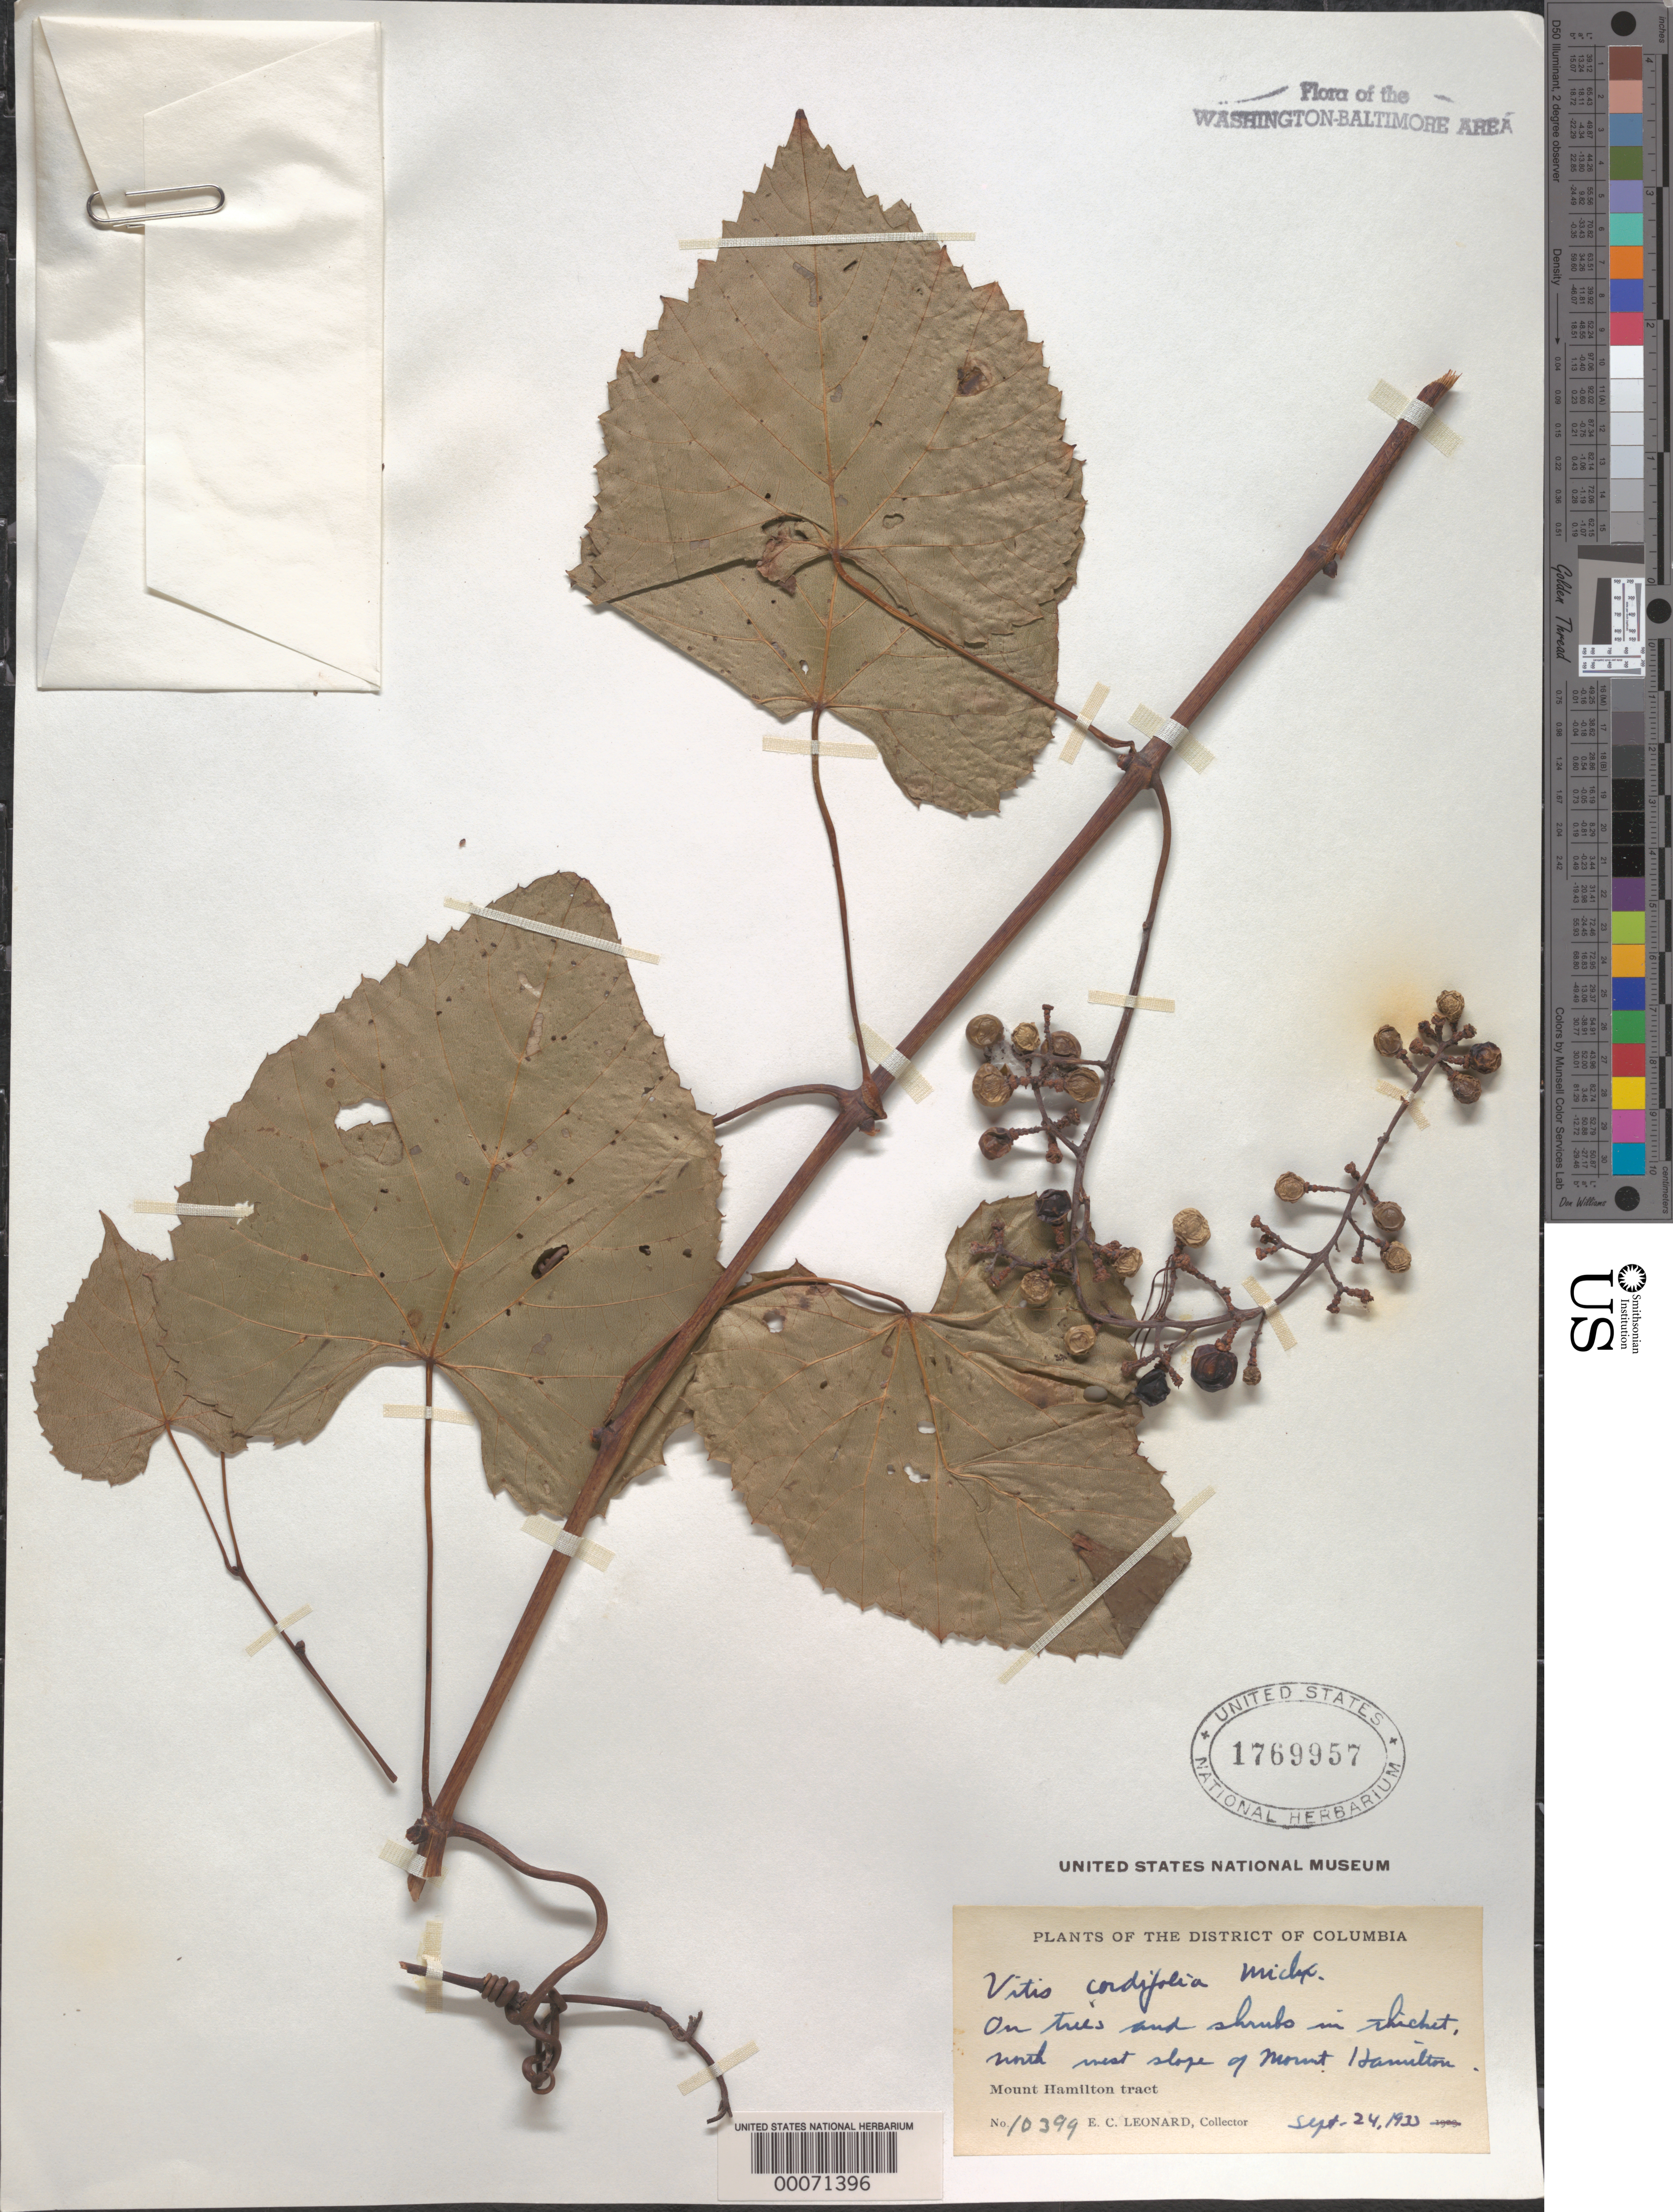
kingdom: Plantae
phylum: Tracheophyta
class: Magnoliopsida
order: Vitales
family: Vitaceae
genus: Vitis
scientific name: Vitis vulpina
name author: L.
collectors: E. C. Leonard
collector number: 10399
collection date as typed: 24 Sep 1933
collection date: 1933-09-24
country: United States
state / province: District of Columbia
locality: Mount Hamilton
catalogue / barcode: US 1769957